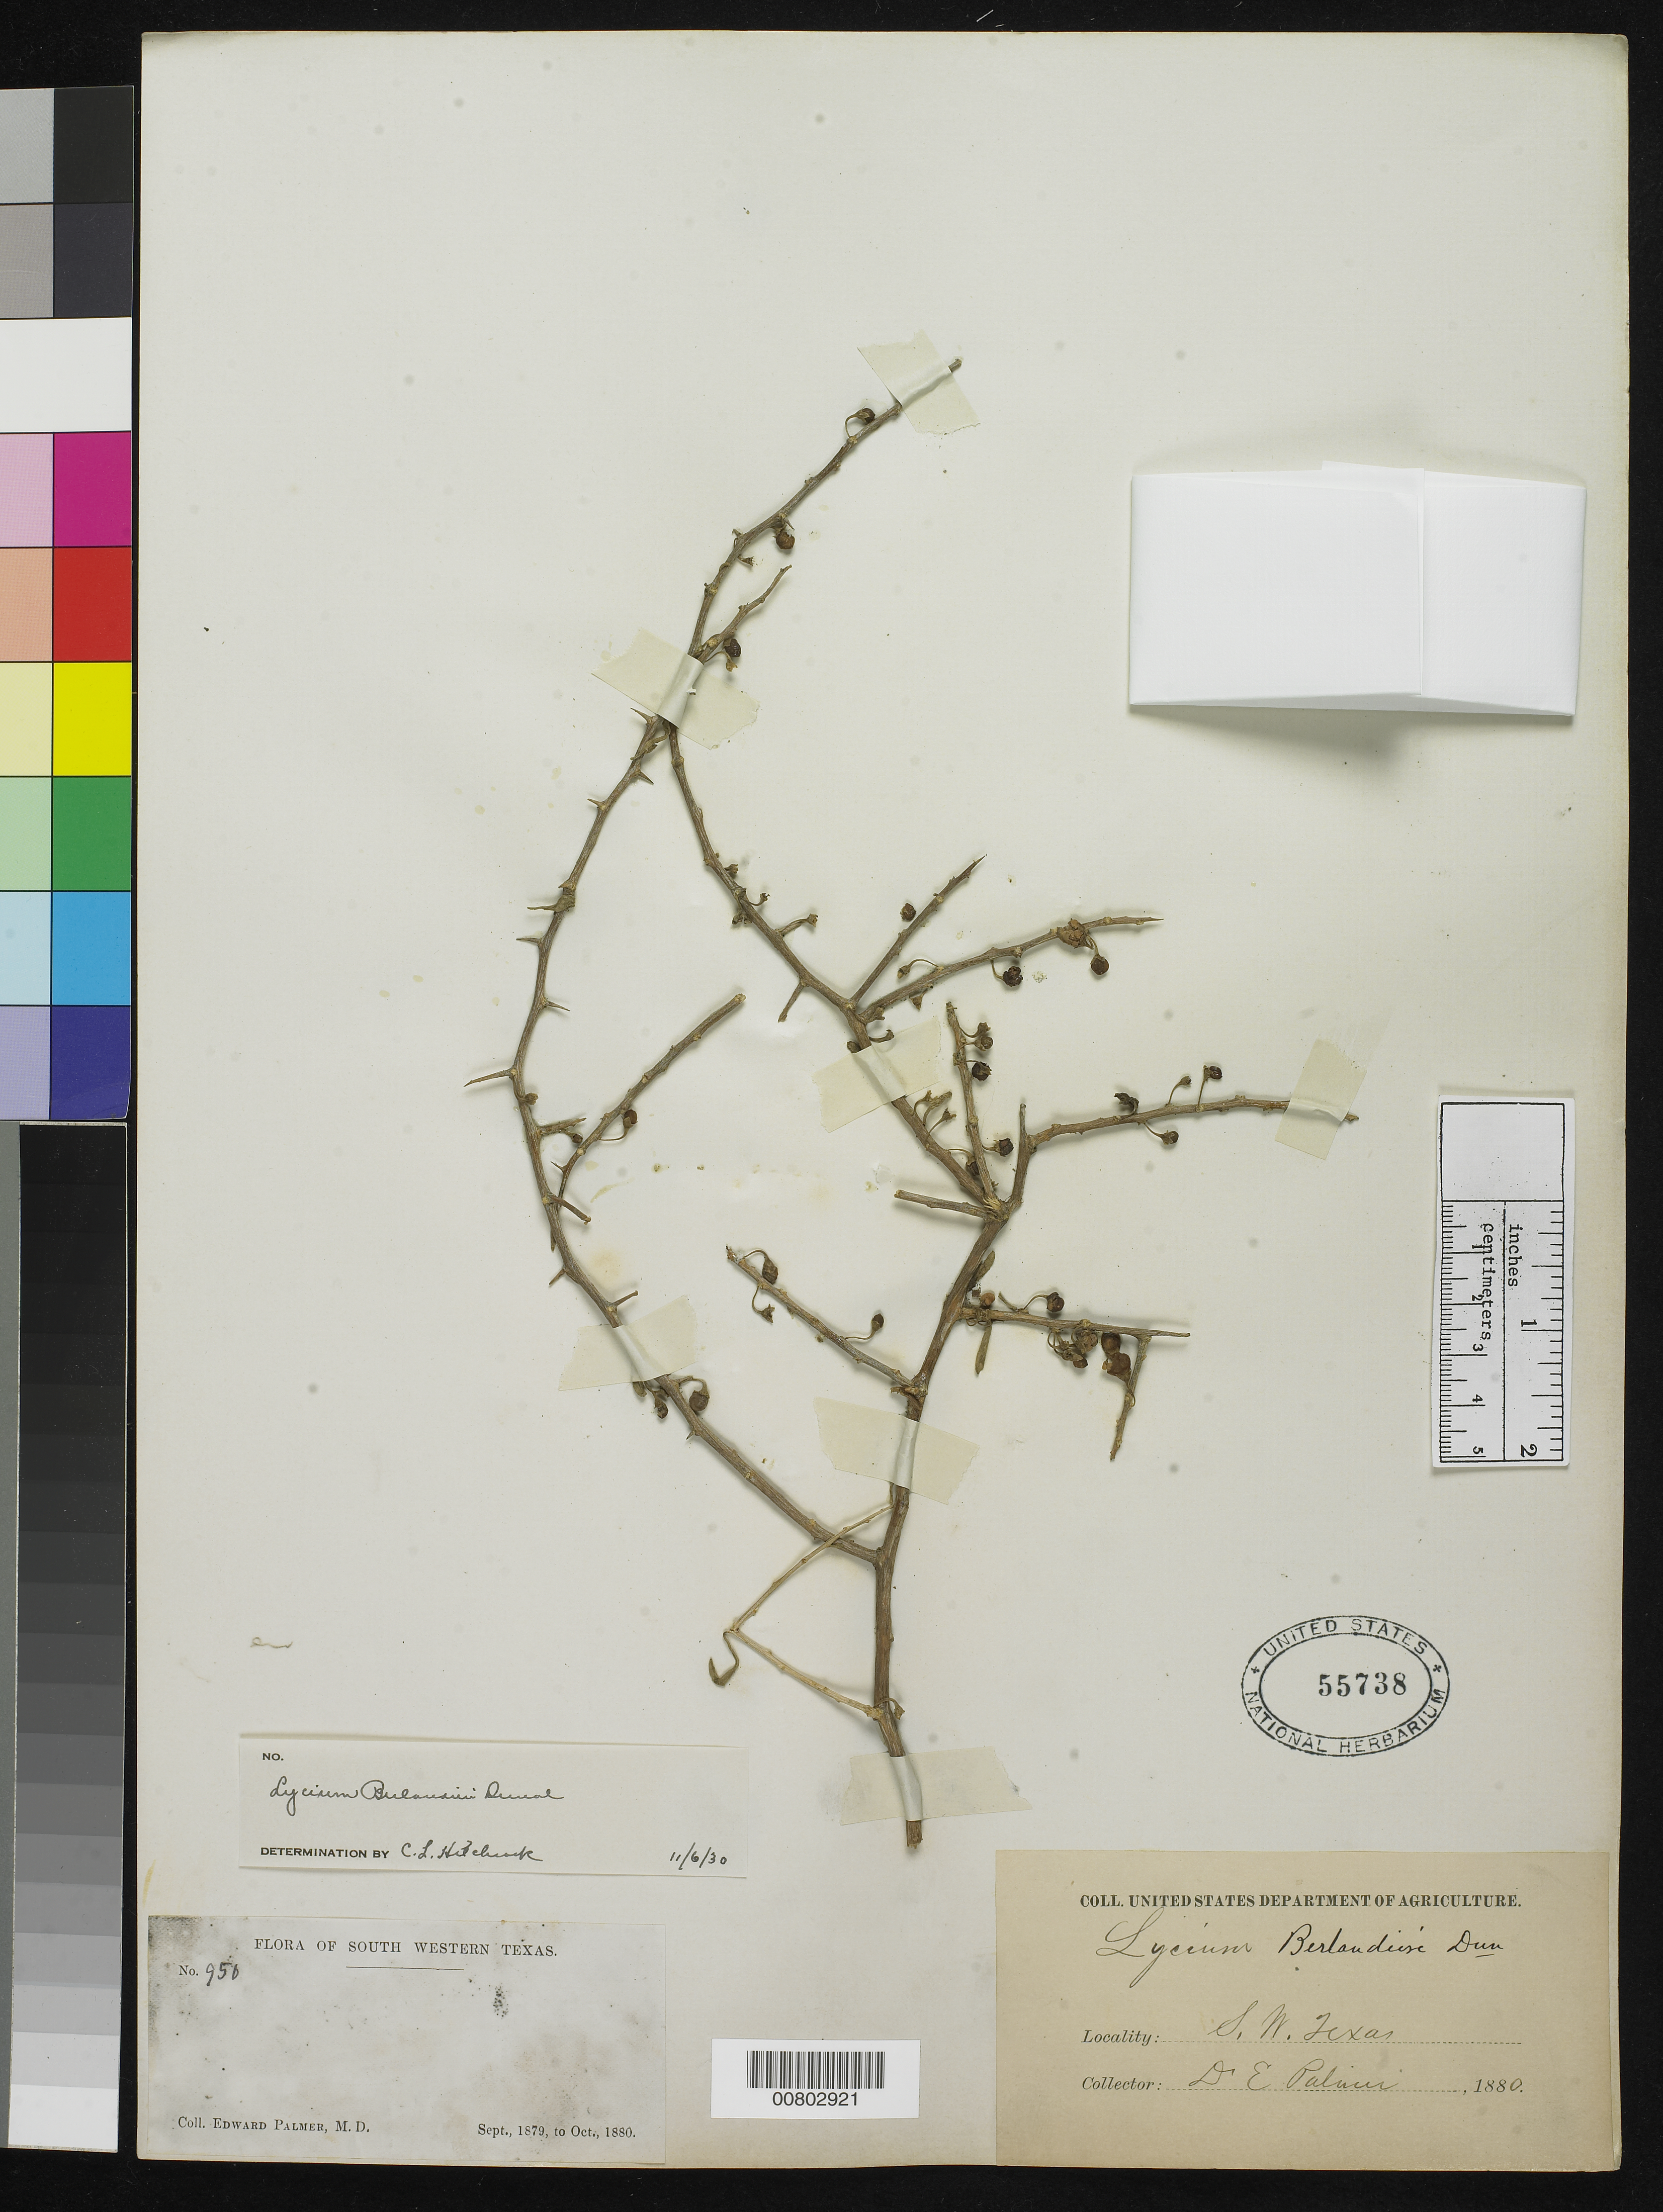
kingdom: Plantae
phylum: Tracheophyta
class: Magnoliopsida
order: Solanales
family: Solanaceae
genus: Lycium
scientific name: Lycium berlandieri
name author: Dunal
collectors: E. Palmer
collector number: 950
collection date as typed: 1880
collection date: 1880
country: United States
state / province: Texas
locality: SW Texas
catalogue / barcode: US 55738